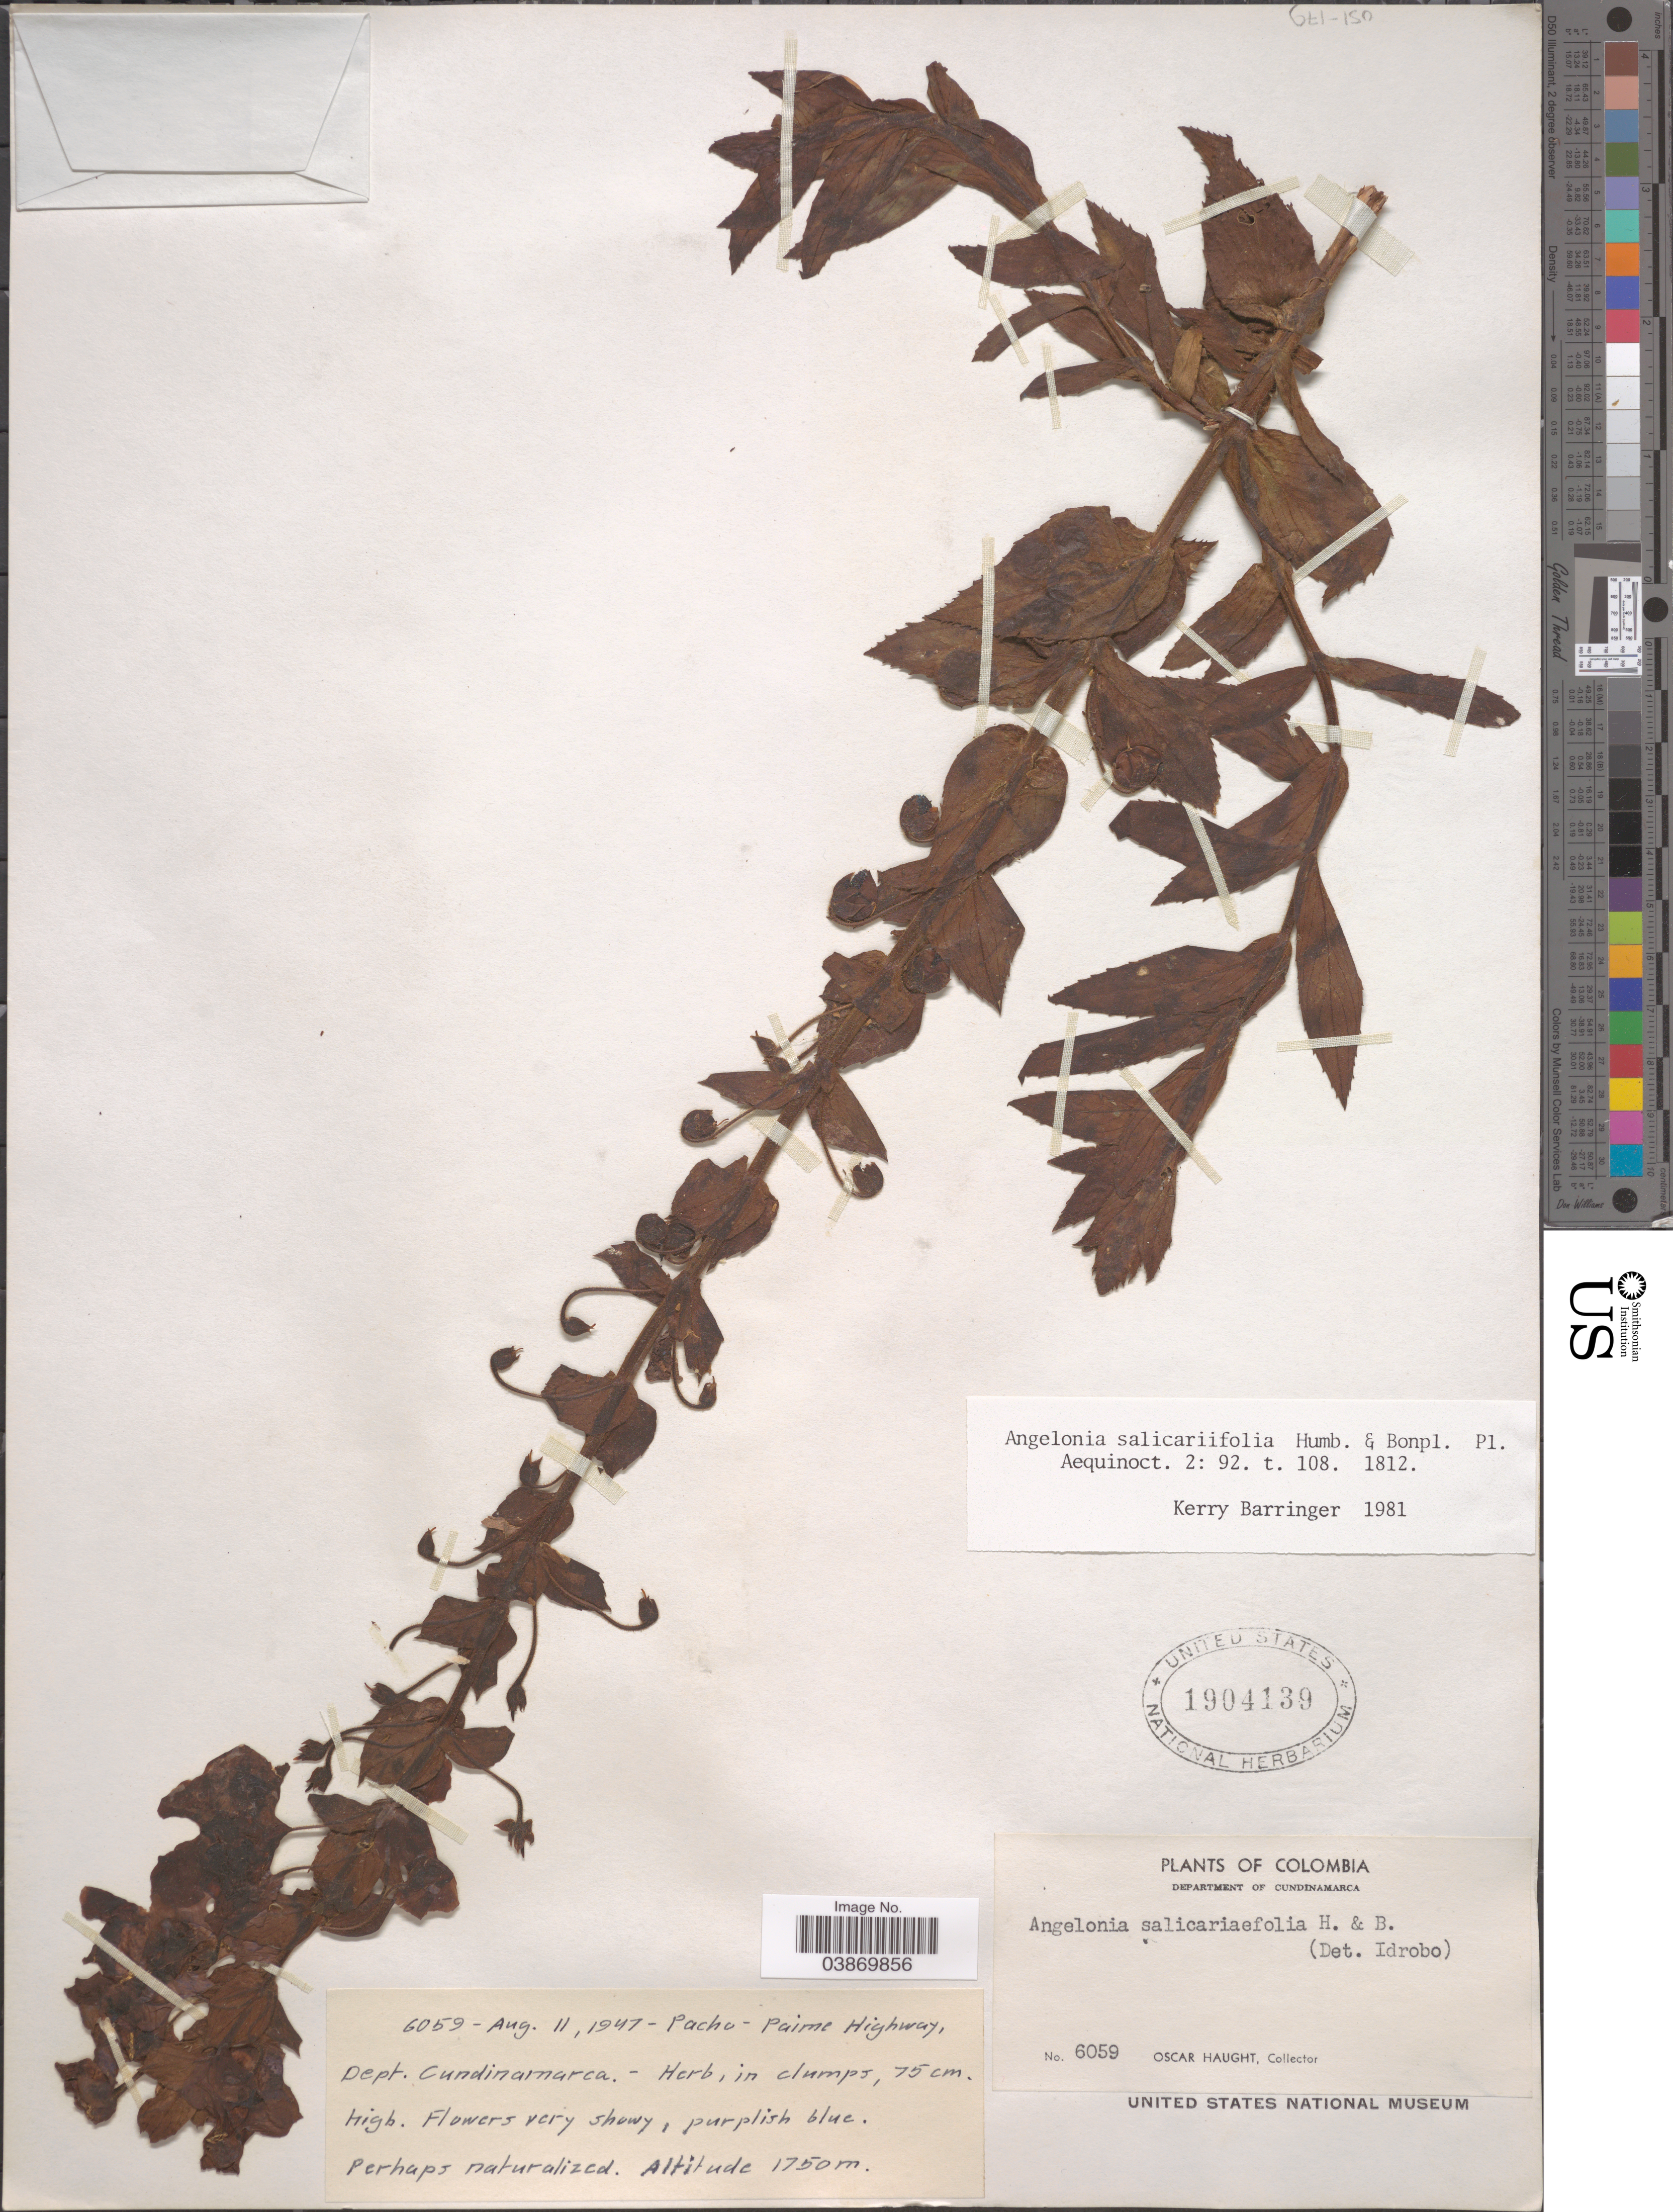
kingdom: Plantae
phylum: Tracheophyta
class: Magnoliopsida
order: Lamiales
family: Plantaginaceae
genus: Angelonia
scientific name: Angelonia salicariifolia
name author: Bonpl.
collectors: O. L. Haught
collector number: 6059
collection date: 1947-08-11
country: Colombia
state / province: Cundinamarca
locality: Pacho - Paime Highway, Department of Cundinamarca.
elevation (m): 1750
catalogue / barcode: US 1904139